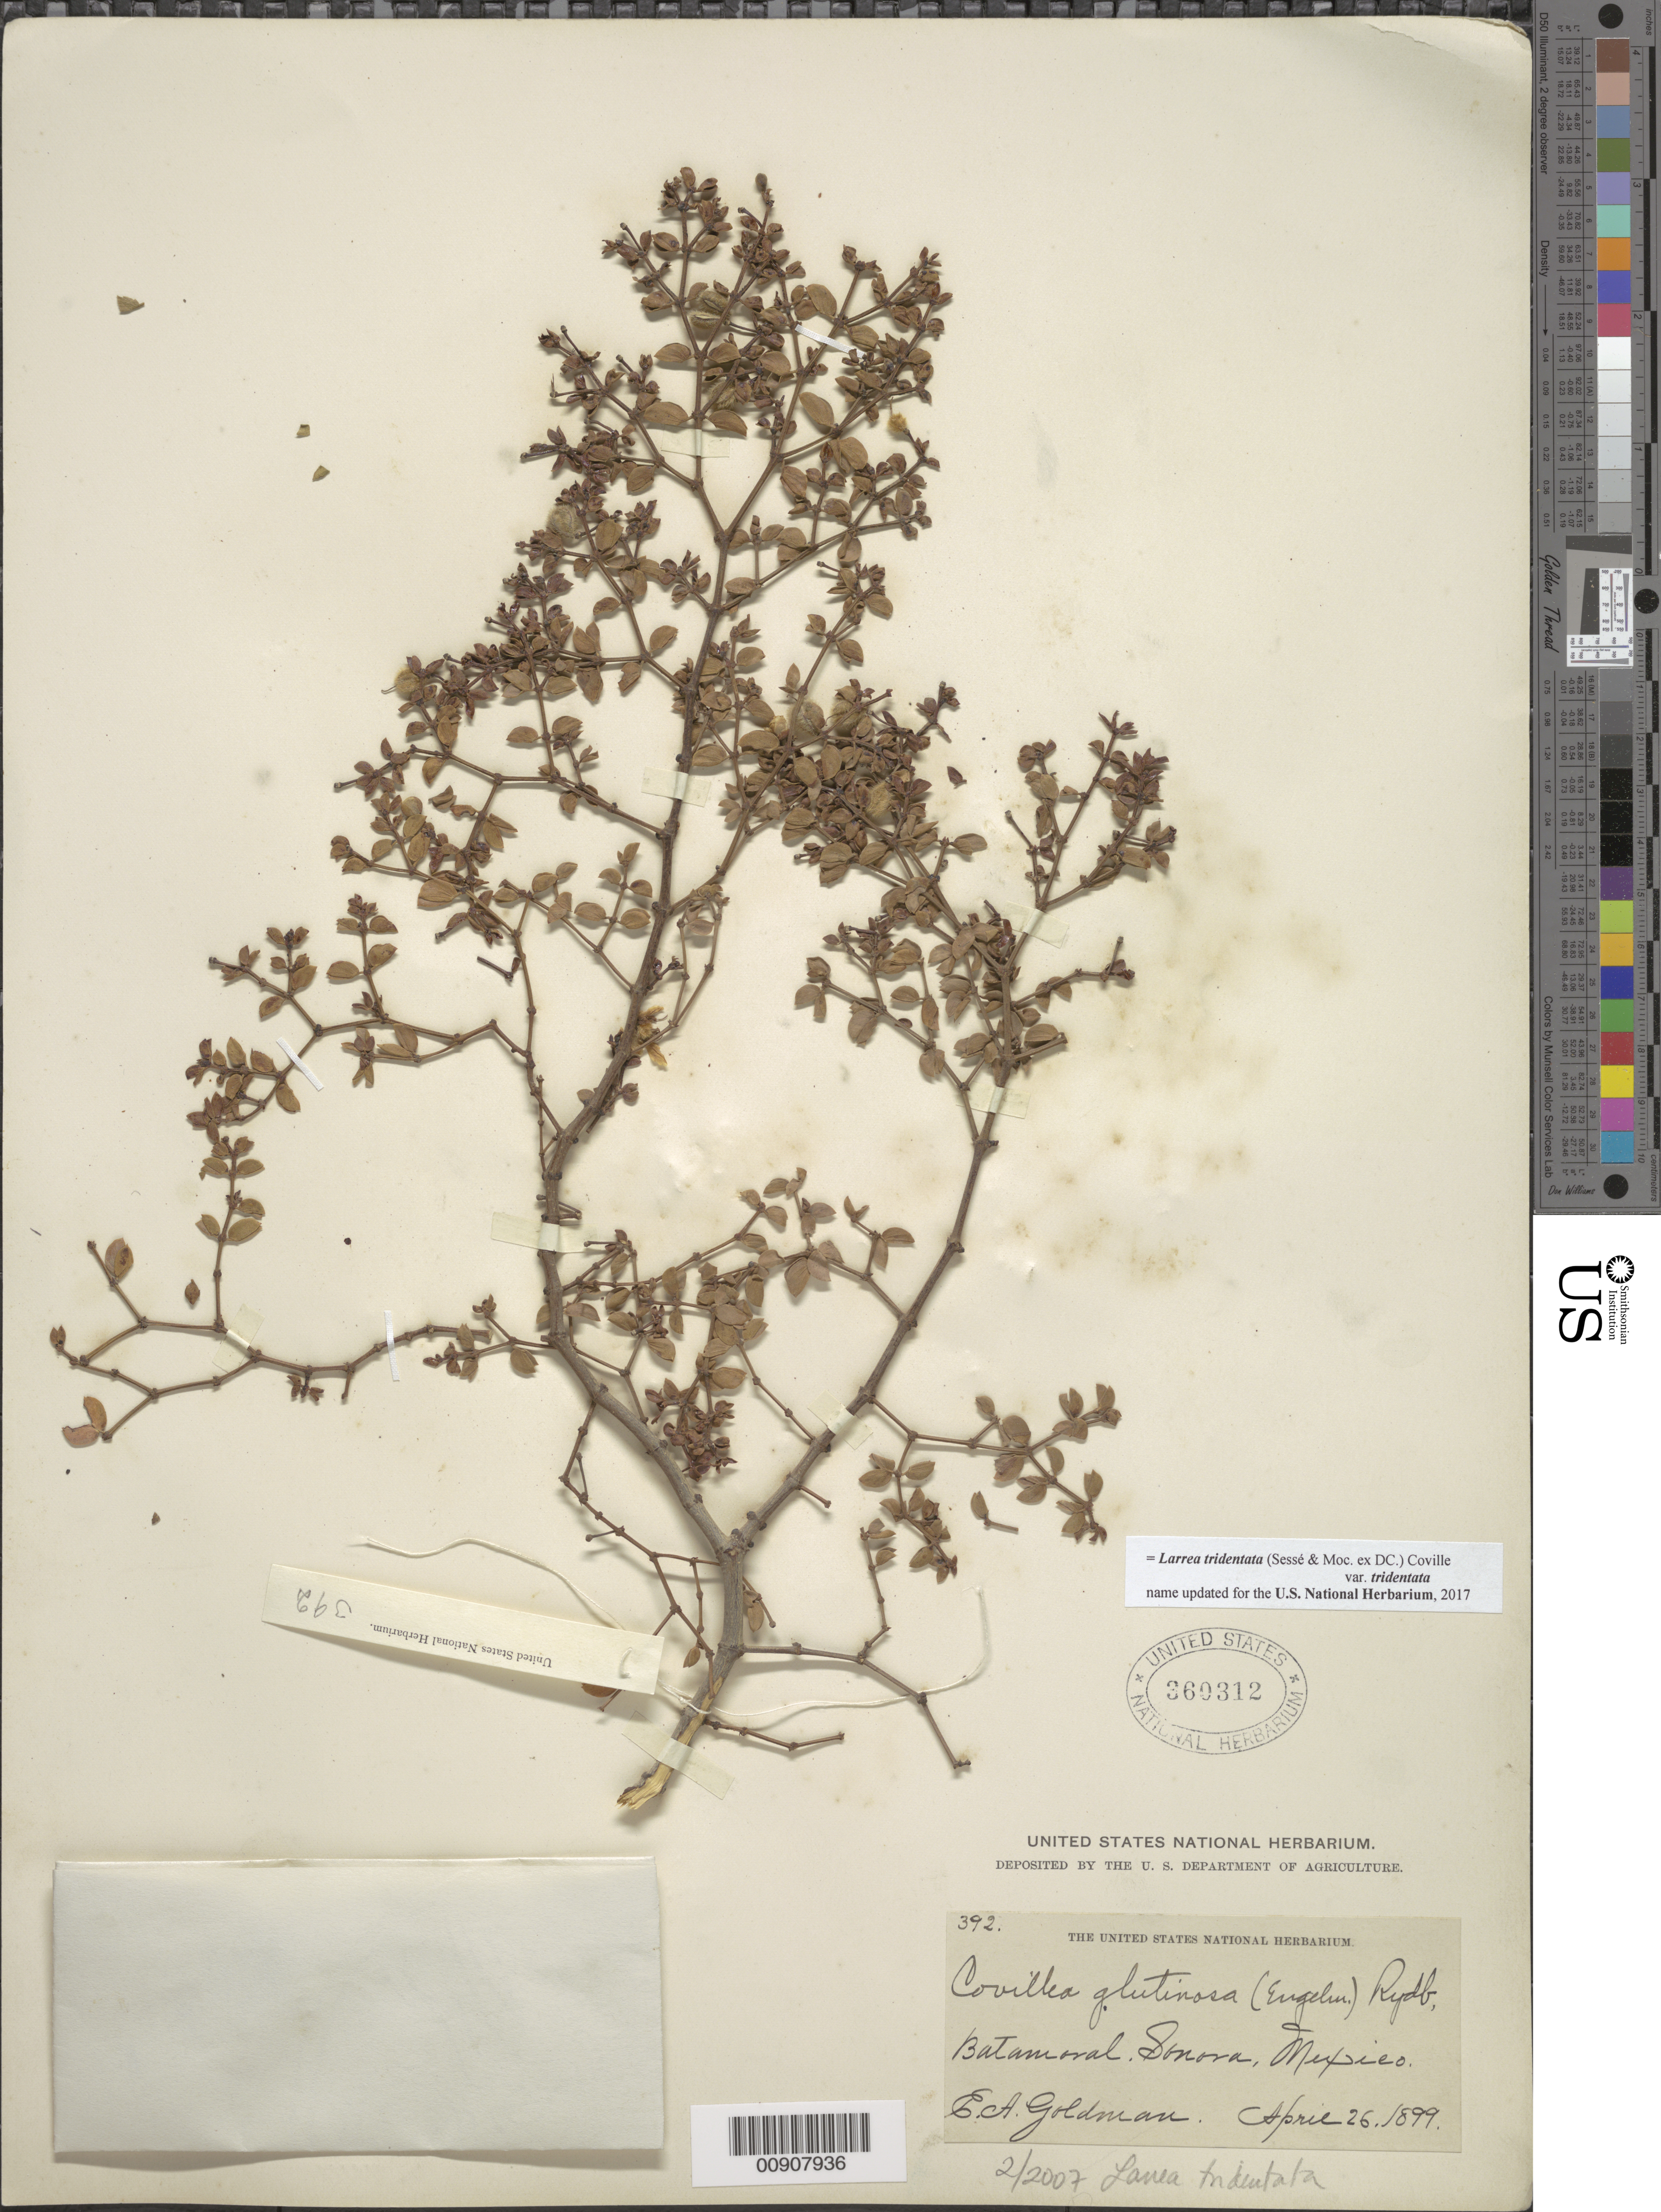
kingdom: Plantae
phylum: Tracheophyta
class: Magnoliopsida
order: Zygophyllales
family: Zygophyllaceae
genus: Larrea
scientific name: Larrea tridentata var. tridentata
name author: (Sessé & Moc. ex DC.) Coville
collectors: E. A. Goldman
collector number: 392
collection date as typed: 26 Apr 1899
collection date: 1899-04-26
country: Mexico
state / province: Sonora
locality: Batamoral, Sonora.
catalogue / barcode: US 360312